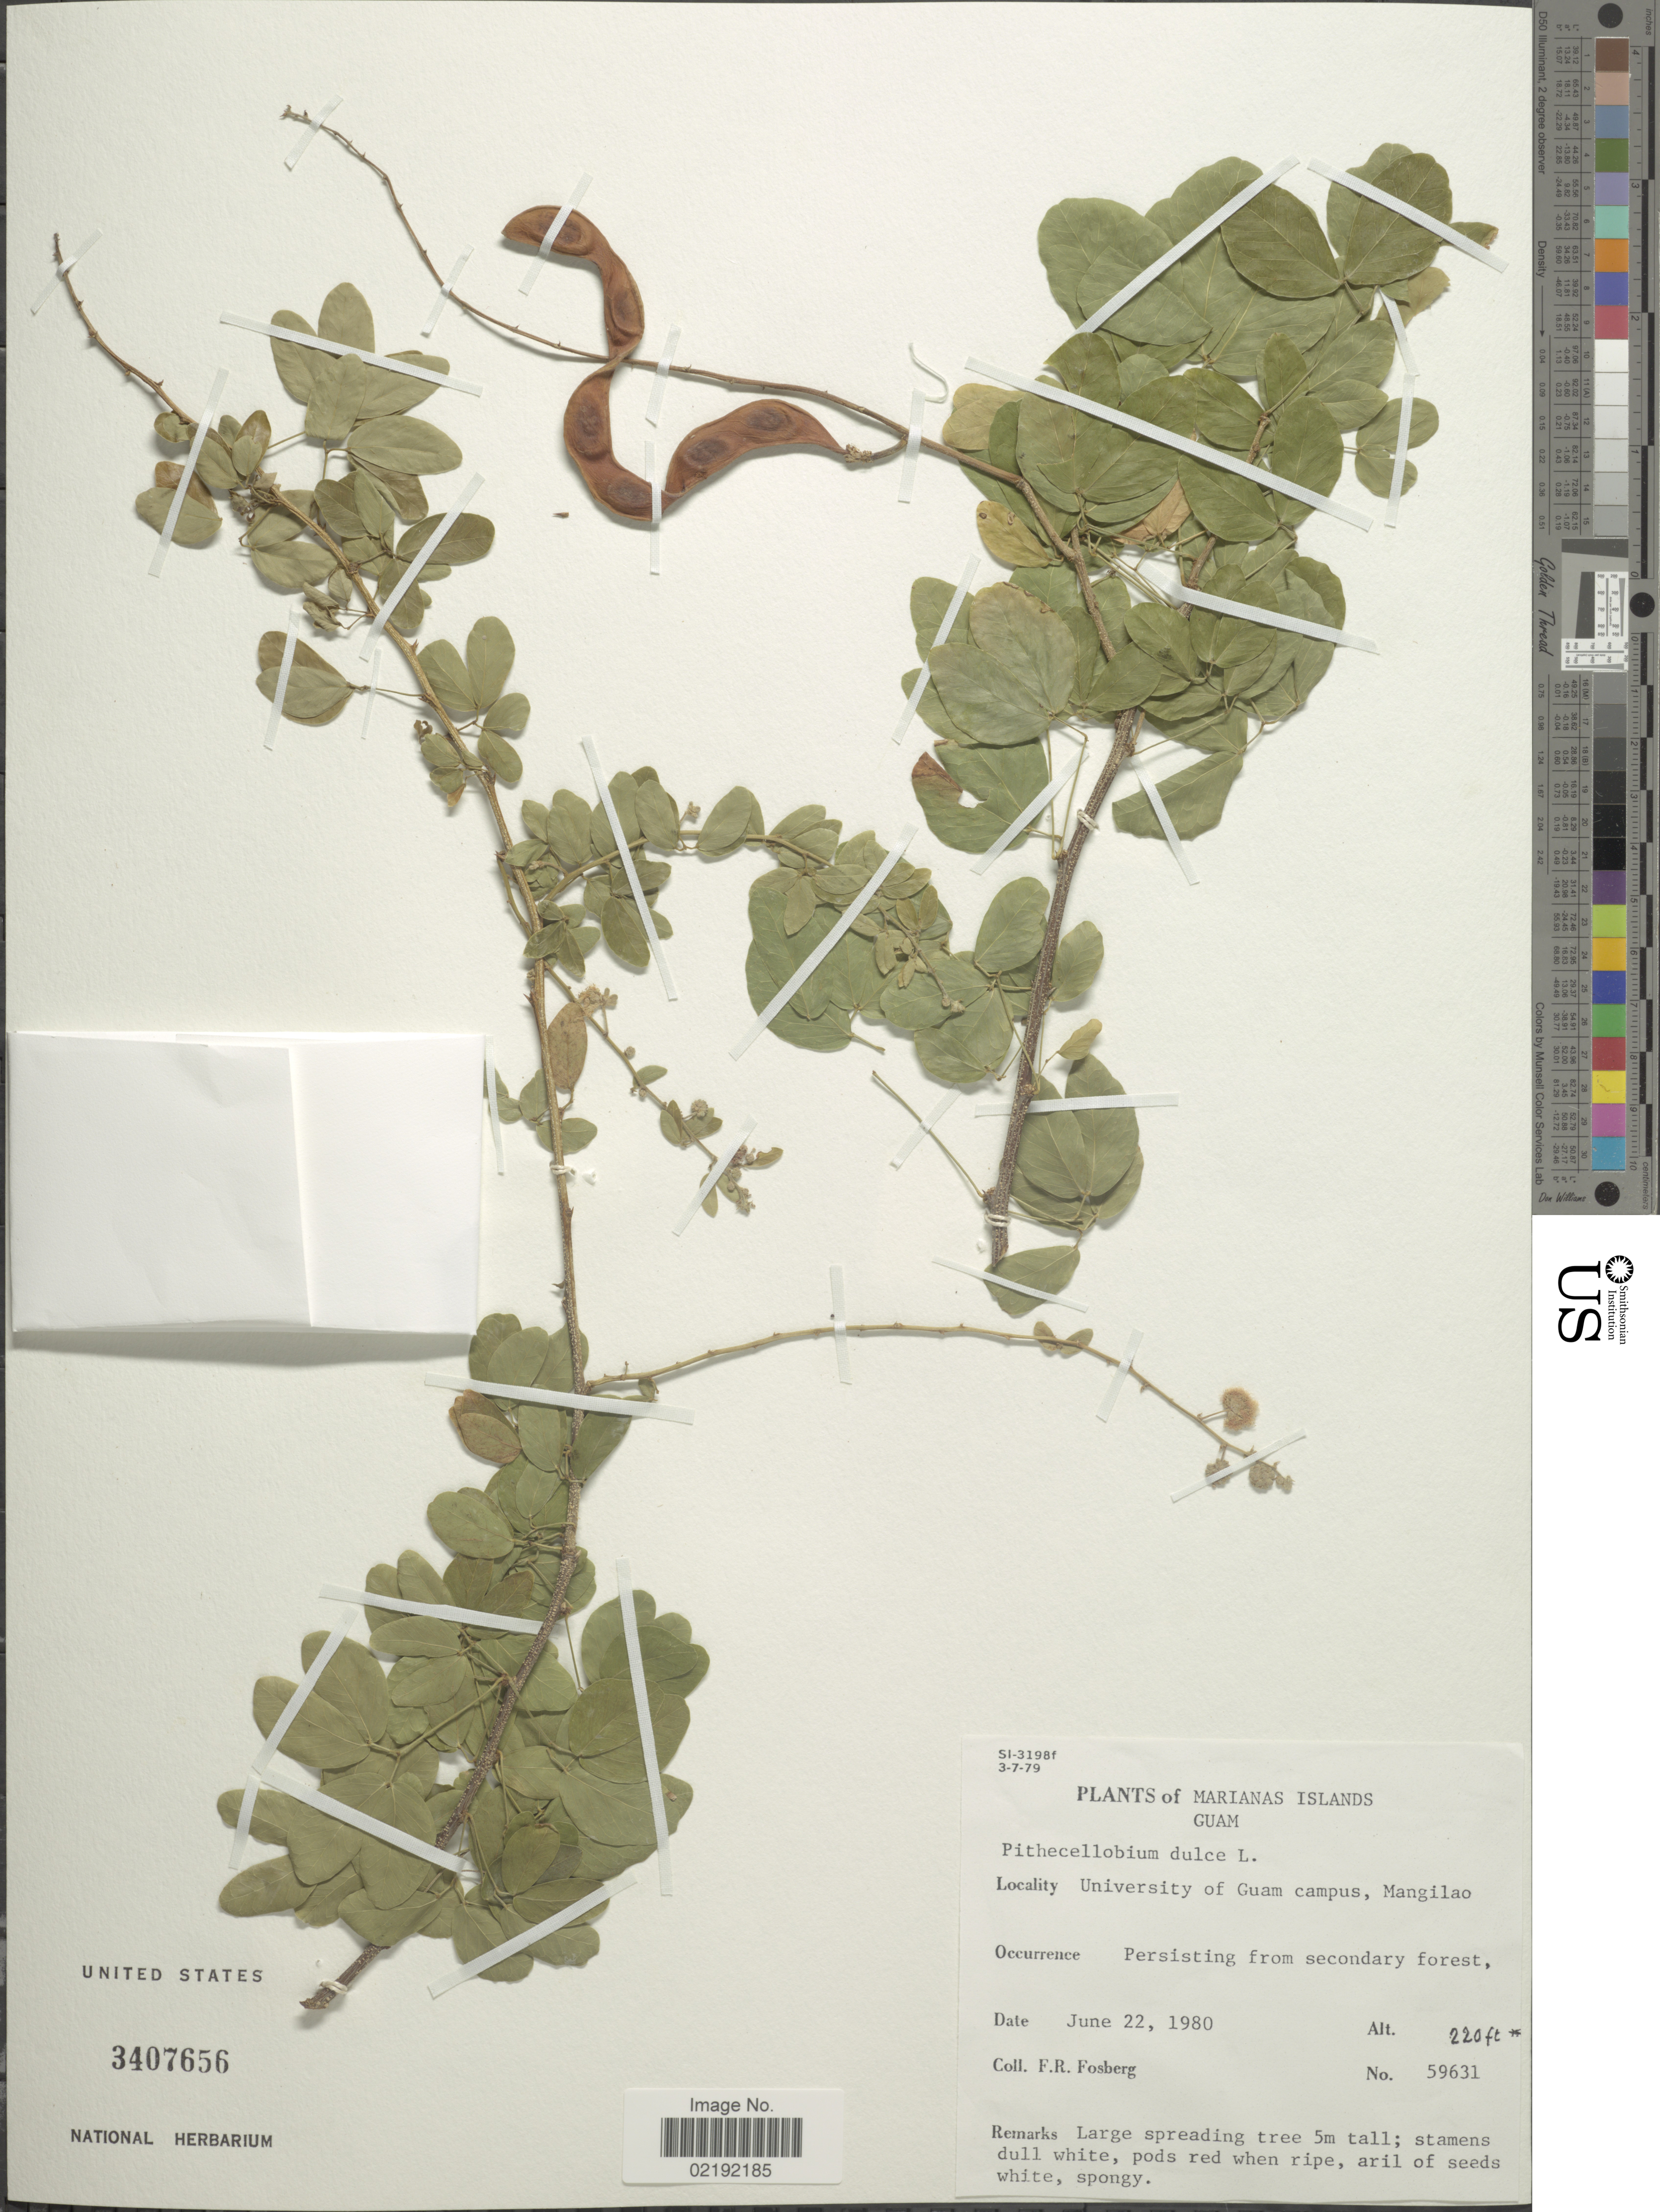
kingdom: Plantae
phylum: Tracheophyta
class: Magnoliopsida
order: Fabales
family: Fabaceae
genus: Pithecellobium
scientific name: Pithecellobium dulce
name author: (Roxb.) Benth.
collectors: F. R. Fosberg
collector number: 59631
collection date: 1980-06-22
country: Guam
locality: Marianas Islands. Guam. University of Guam campus, Mangilao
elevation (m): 67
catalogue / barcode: US 3407656